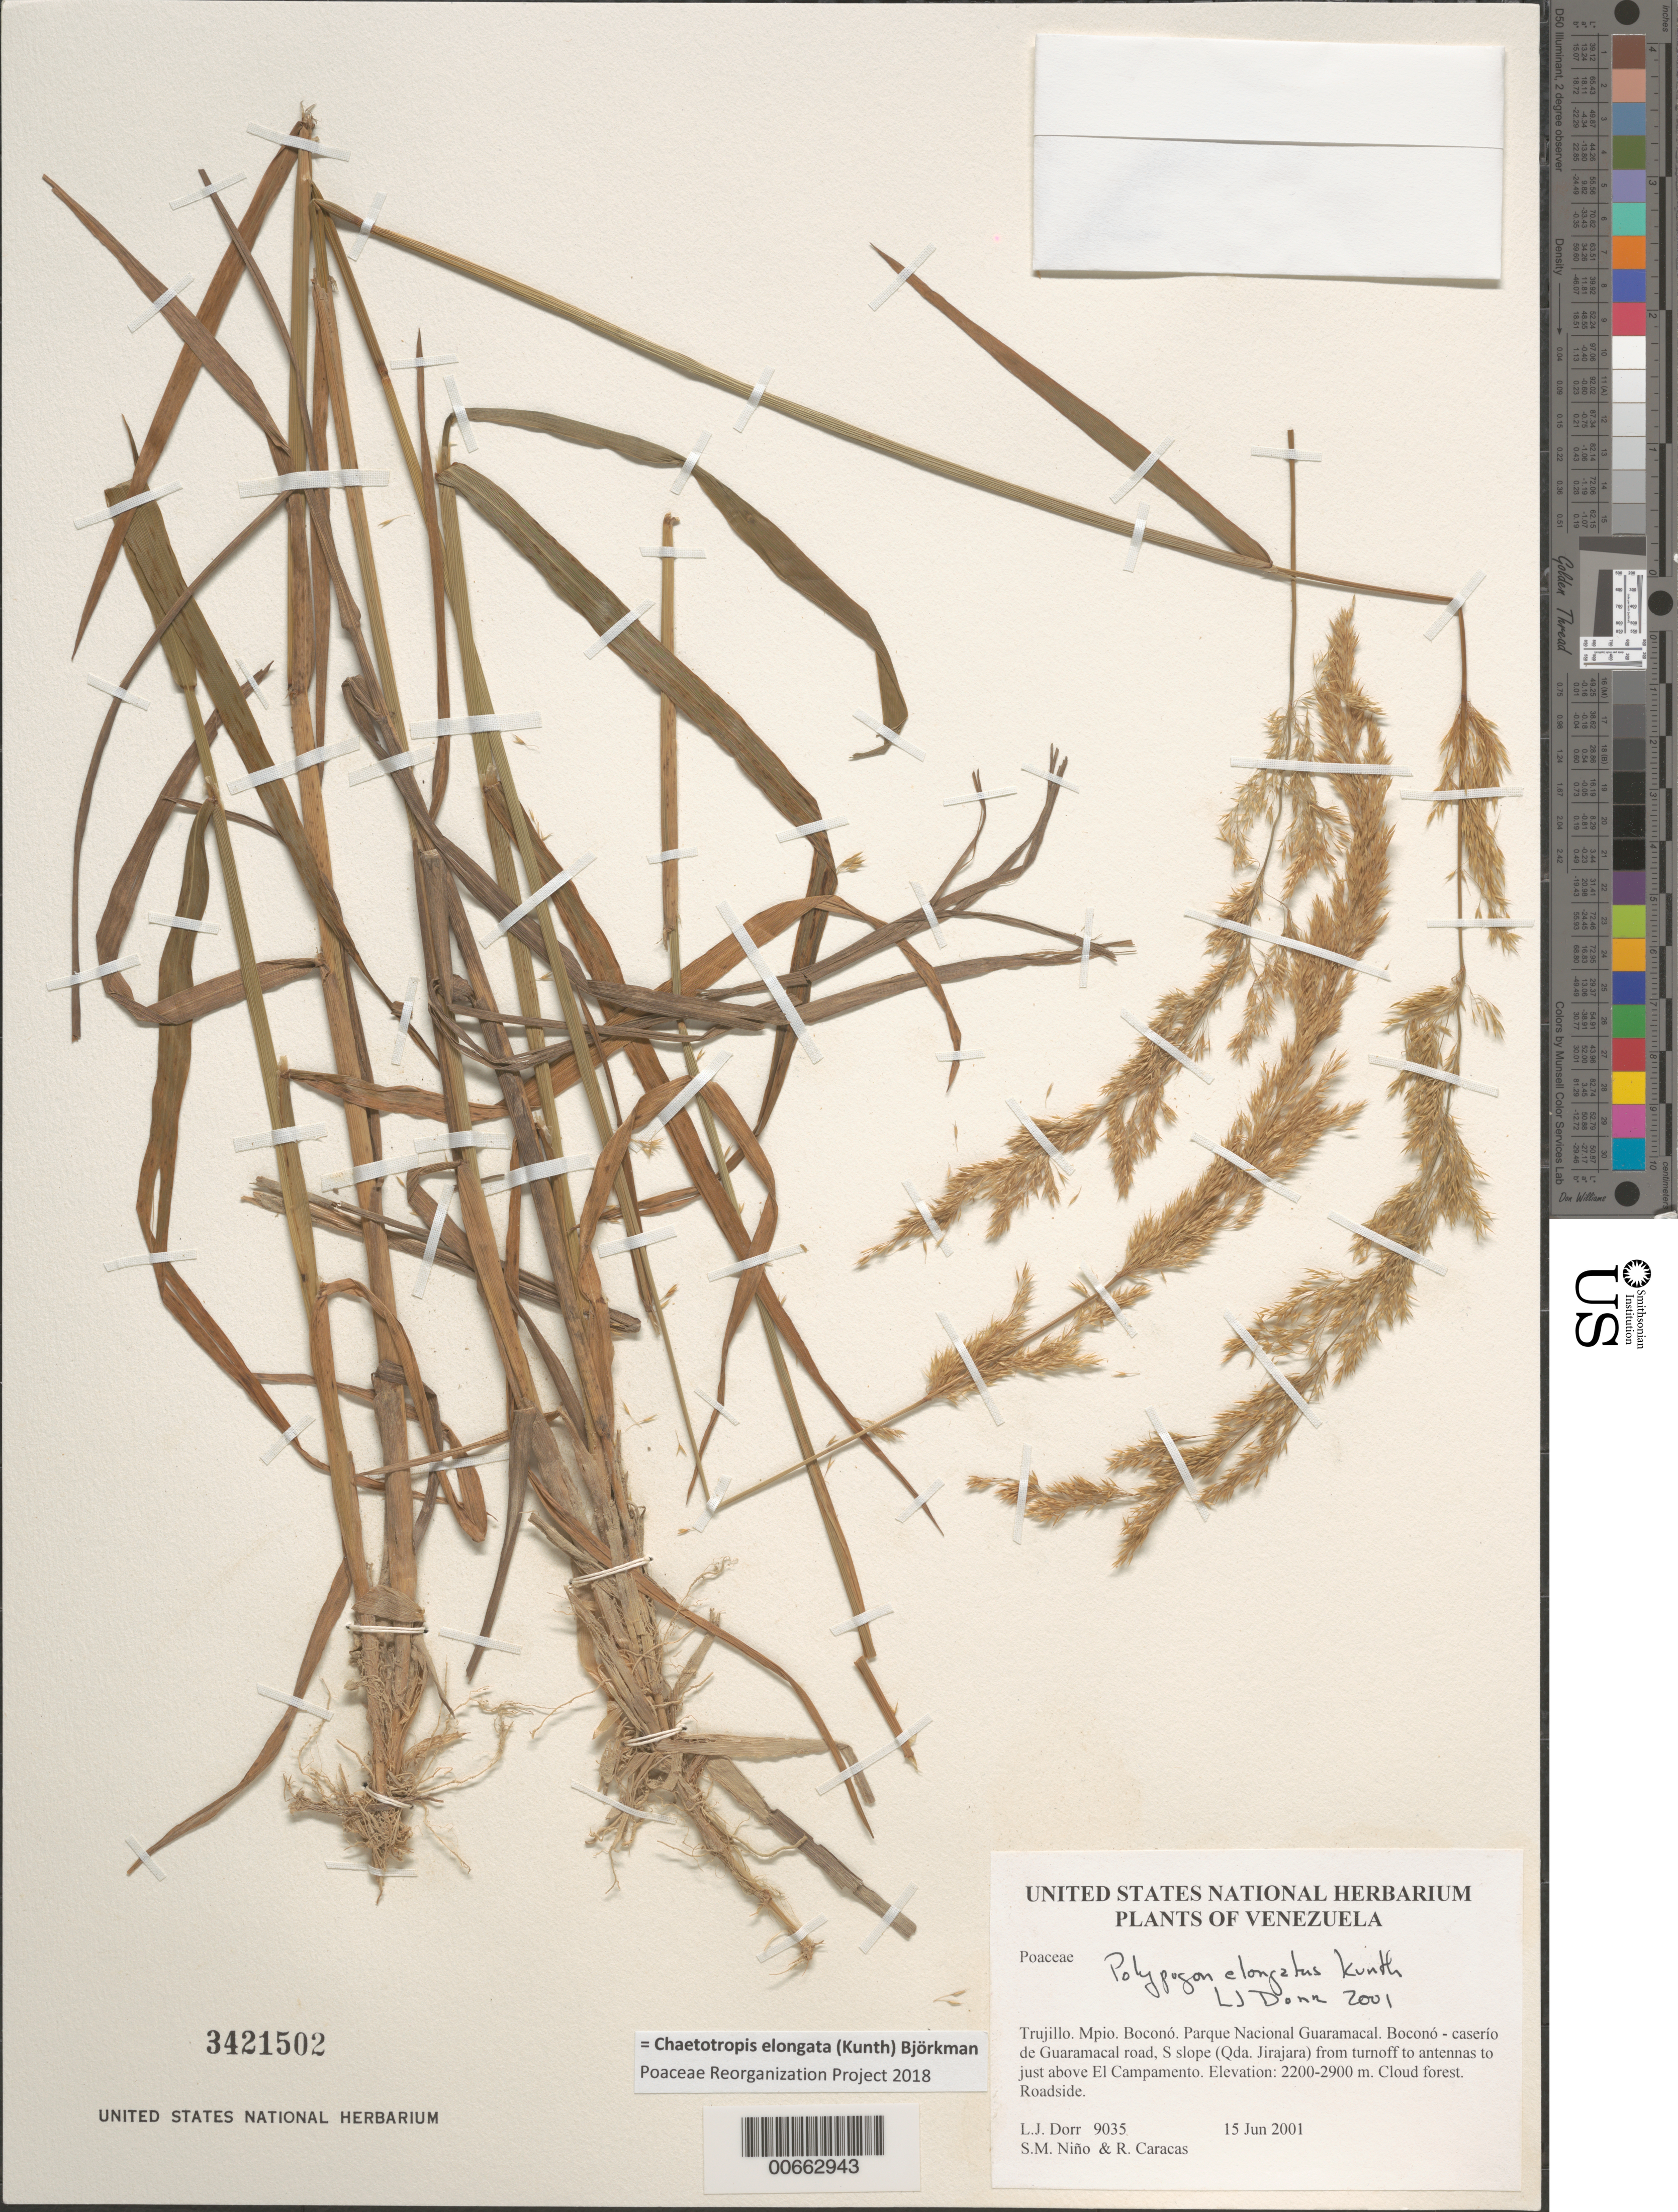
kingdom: Plantae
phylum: Tracheophyta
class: Liliopsida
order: Poales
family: Poaceae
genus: Chaetotropis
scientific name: Chaetotropis elongata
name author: (Kunth) Björkman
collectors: L. J. Dorr, S. M. Niño & R. Caracas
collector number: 9035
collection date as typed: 15 Jun 2001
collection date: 2001-06-15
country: Venezuela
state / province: Trujillo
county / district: Boconó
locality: Parque Nacional Guaramacal. Boconó-caserío de Guaramacal road, S slope (Qda. Jirajara) from turnoff to antennas to just above El Campamento.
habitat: Cloud forest.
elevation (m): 2200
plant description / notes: PORT, US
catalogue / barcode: US 3421502